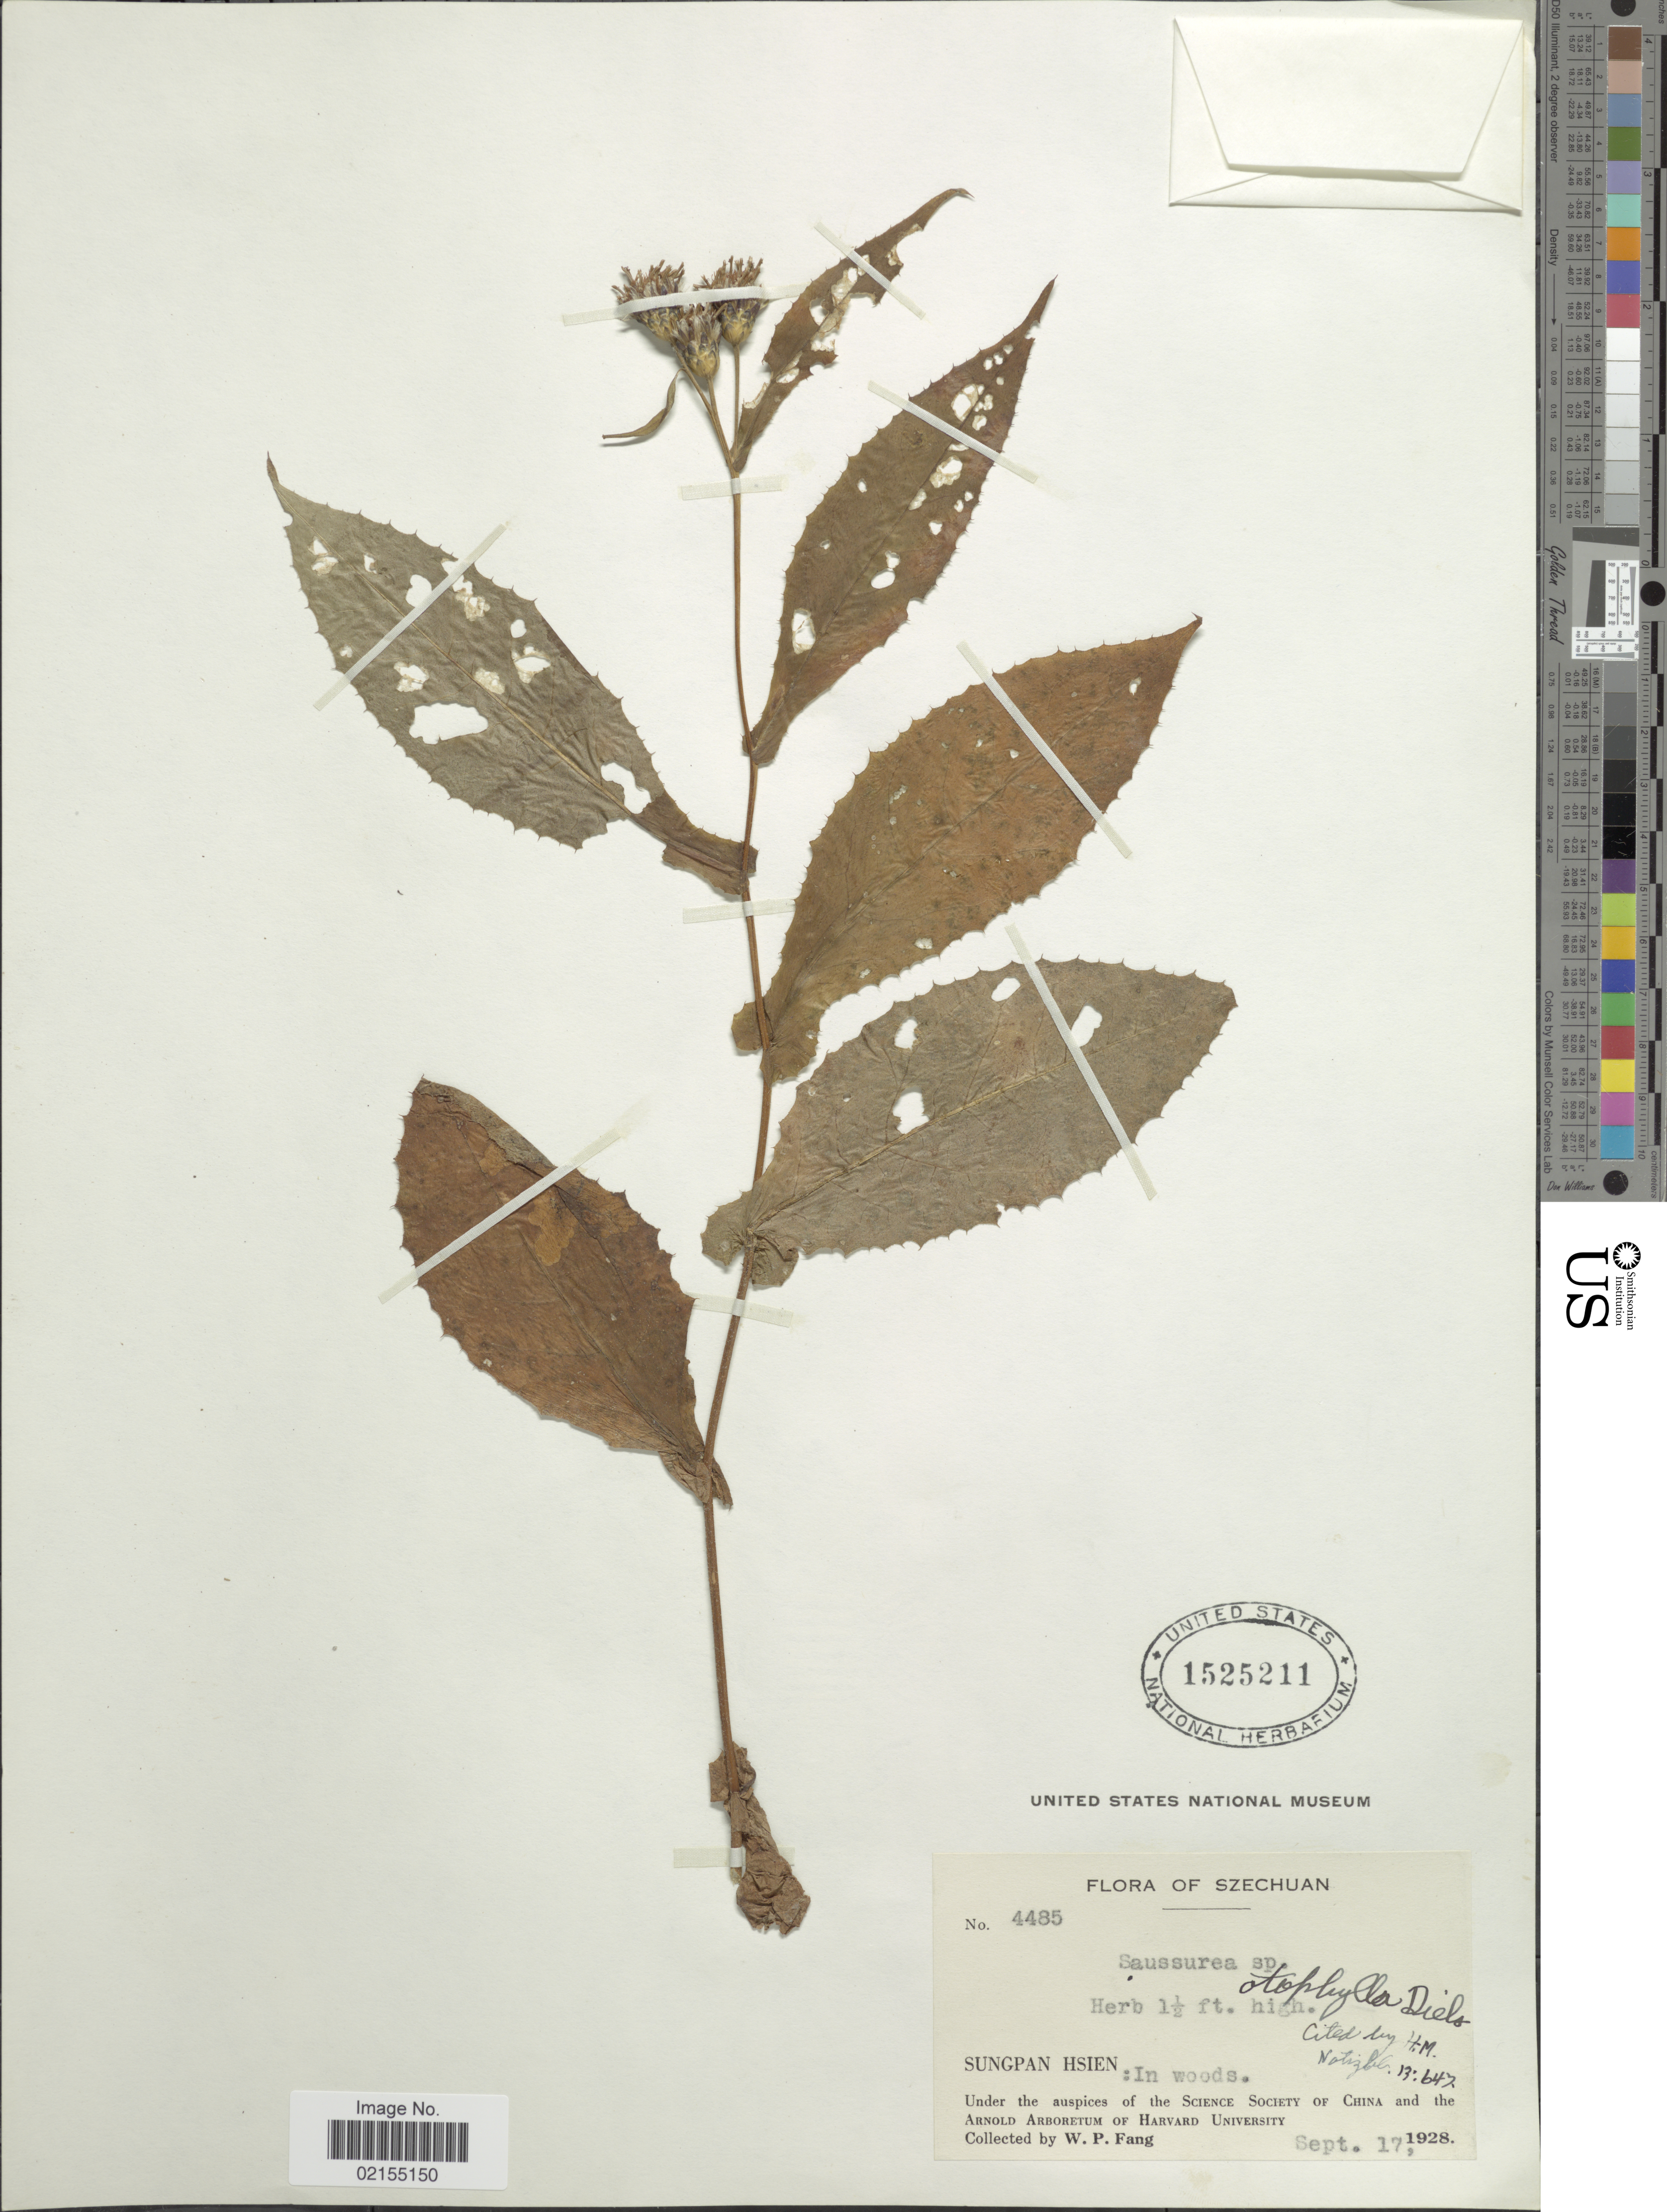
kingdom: Plantae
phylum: Tracheophyta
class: Magnoliopsida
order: Asterales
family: Asteraceae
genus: Saussurea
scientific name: Saussurea macrota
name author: Franch.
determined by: Chen, Yousheng S.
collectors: W. P. Fang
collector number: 4485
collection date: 1928-09-17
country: China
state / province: Sichuan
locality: Szechuan, Sungpan Hsien: In woods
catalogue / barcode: US 1525211